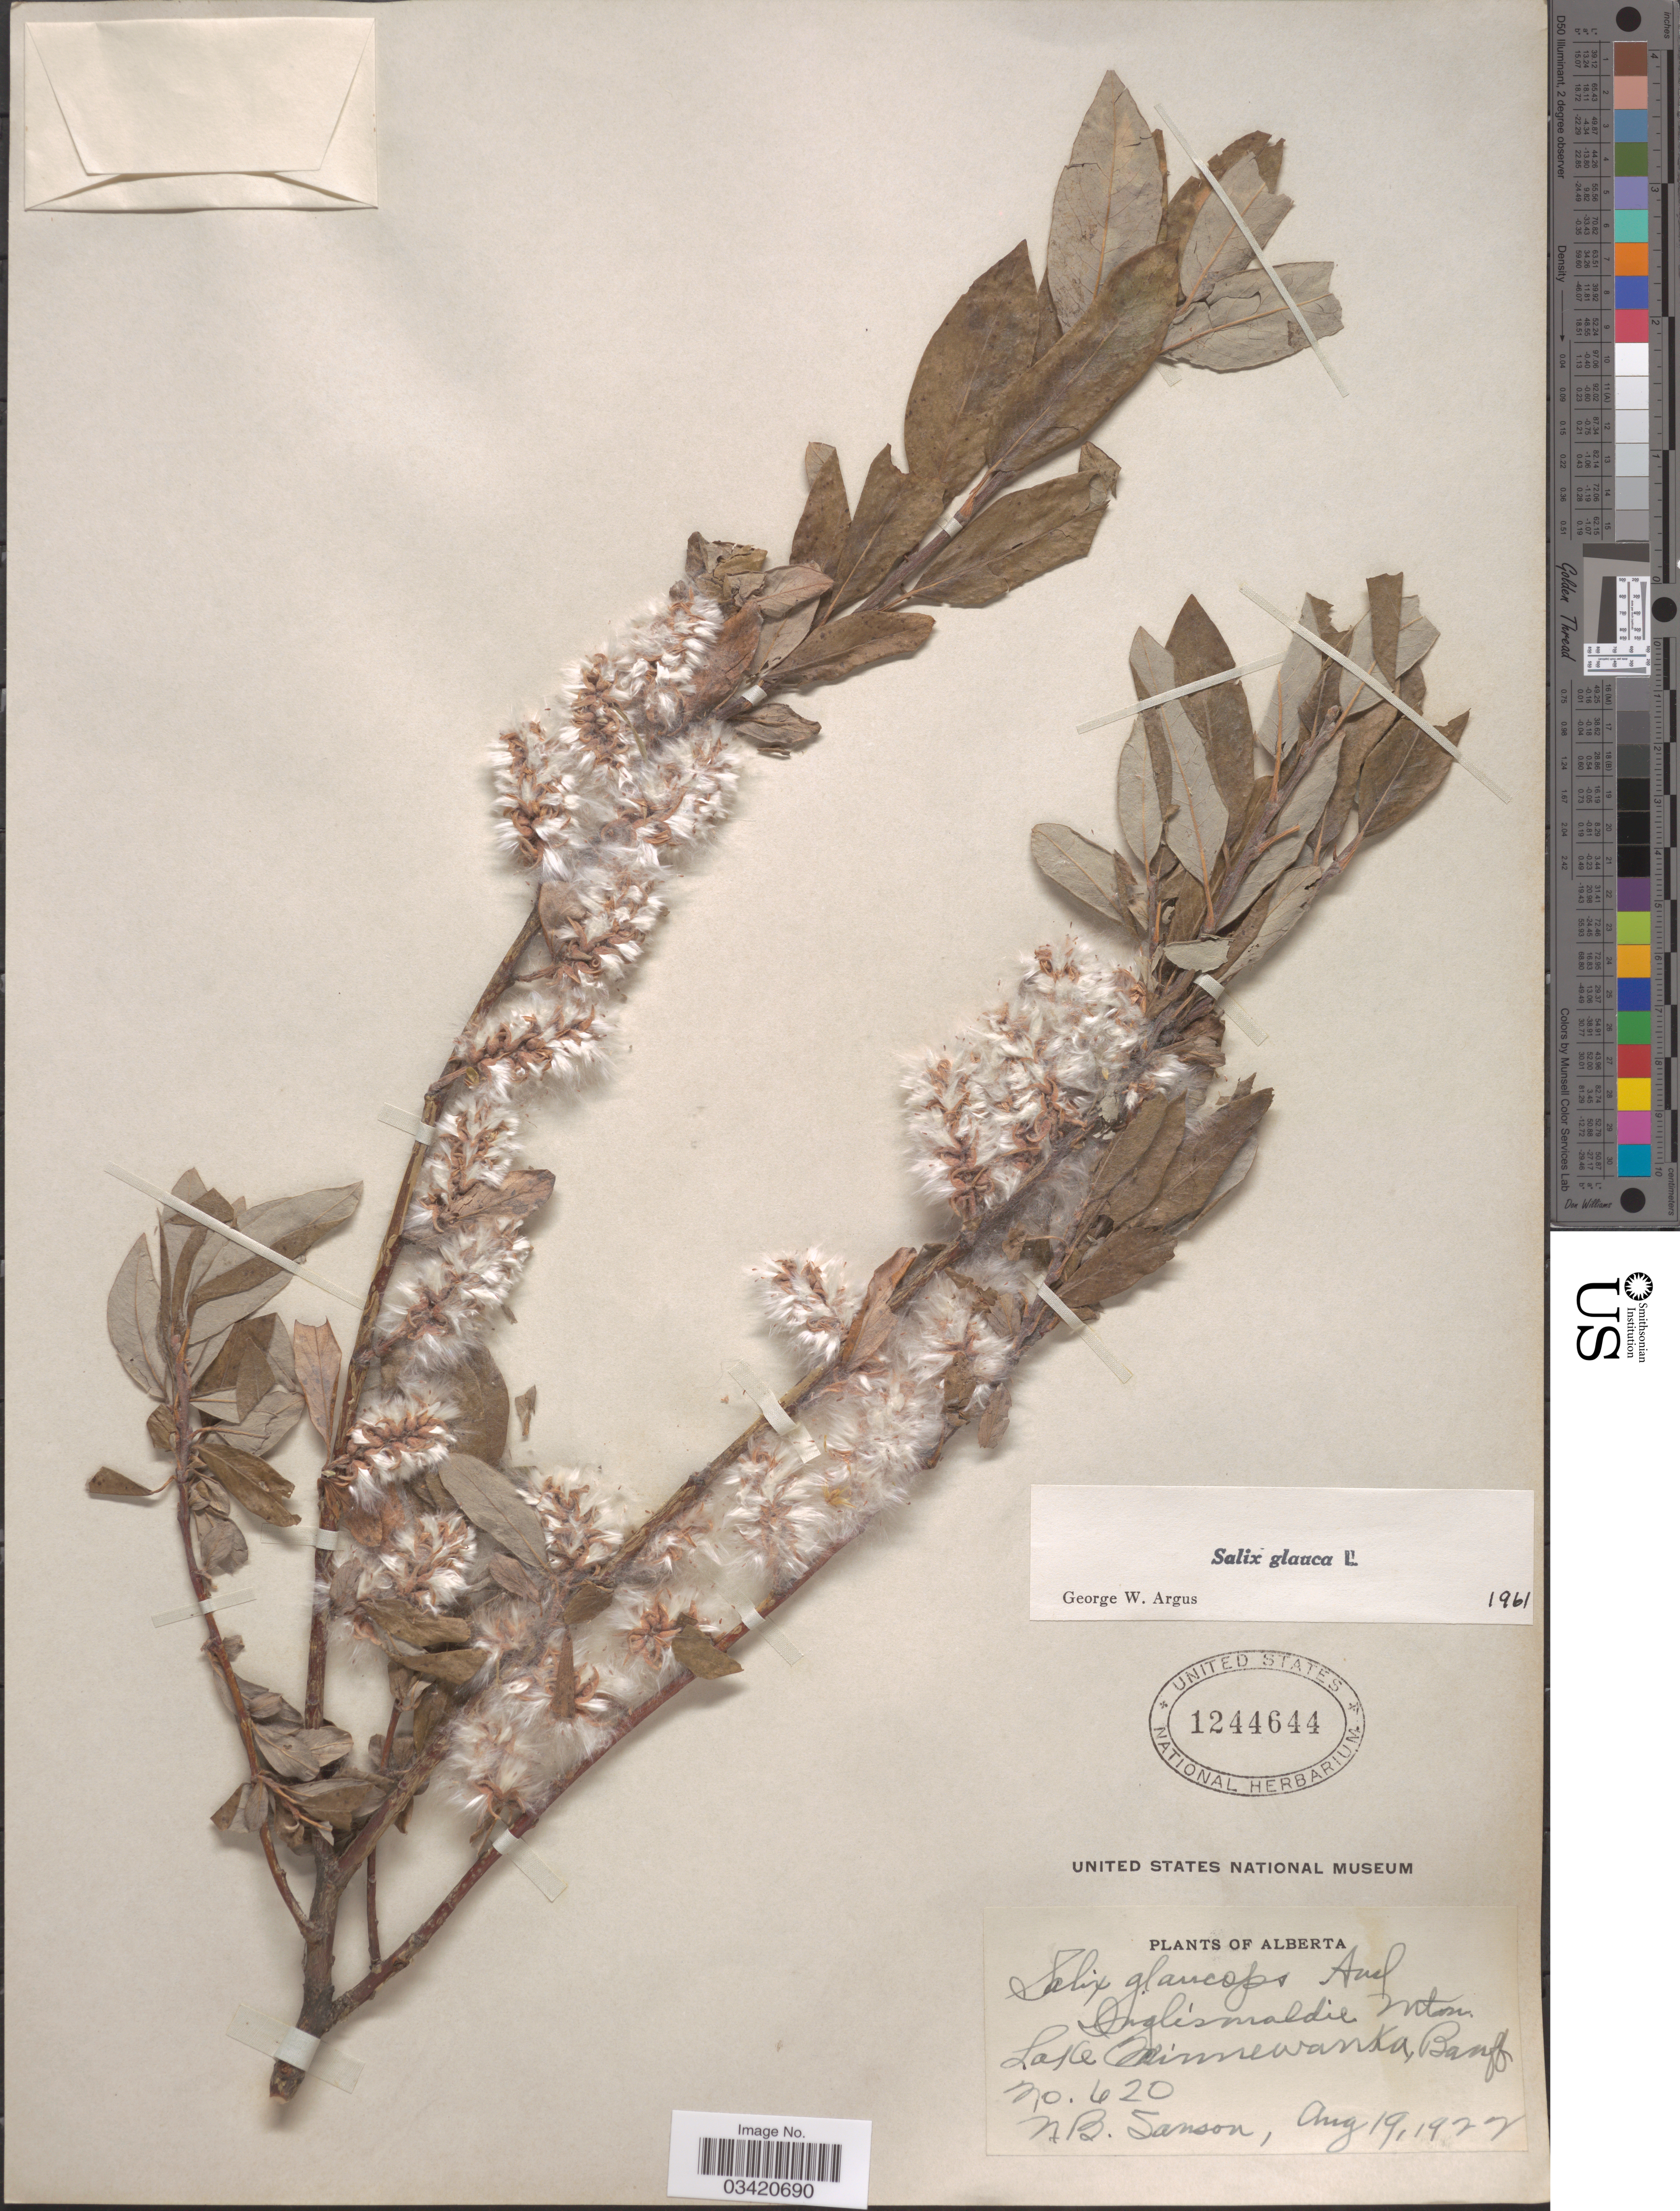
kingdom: Plantae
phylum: Tracheophyta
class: Magnoliopsida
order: Malpighiales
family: Salicaceae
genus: Salix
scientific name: Salix glauca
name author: L.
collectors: N. Sanson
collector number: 620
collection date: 1922-08-19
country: Canada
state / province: Alberta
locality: Inglismaldie Mtn. Lake Minnewanka, Banff.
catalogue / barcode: US 1244644